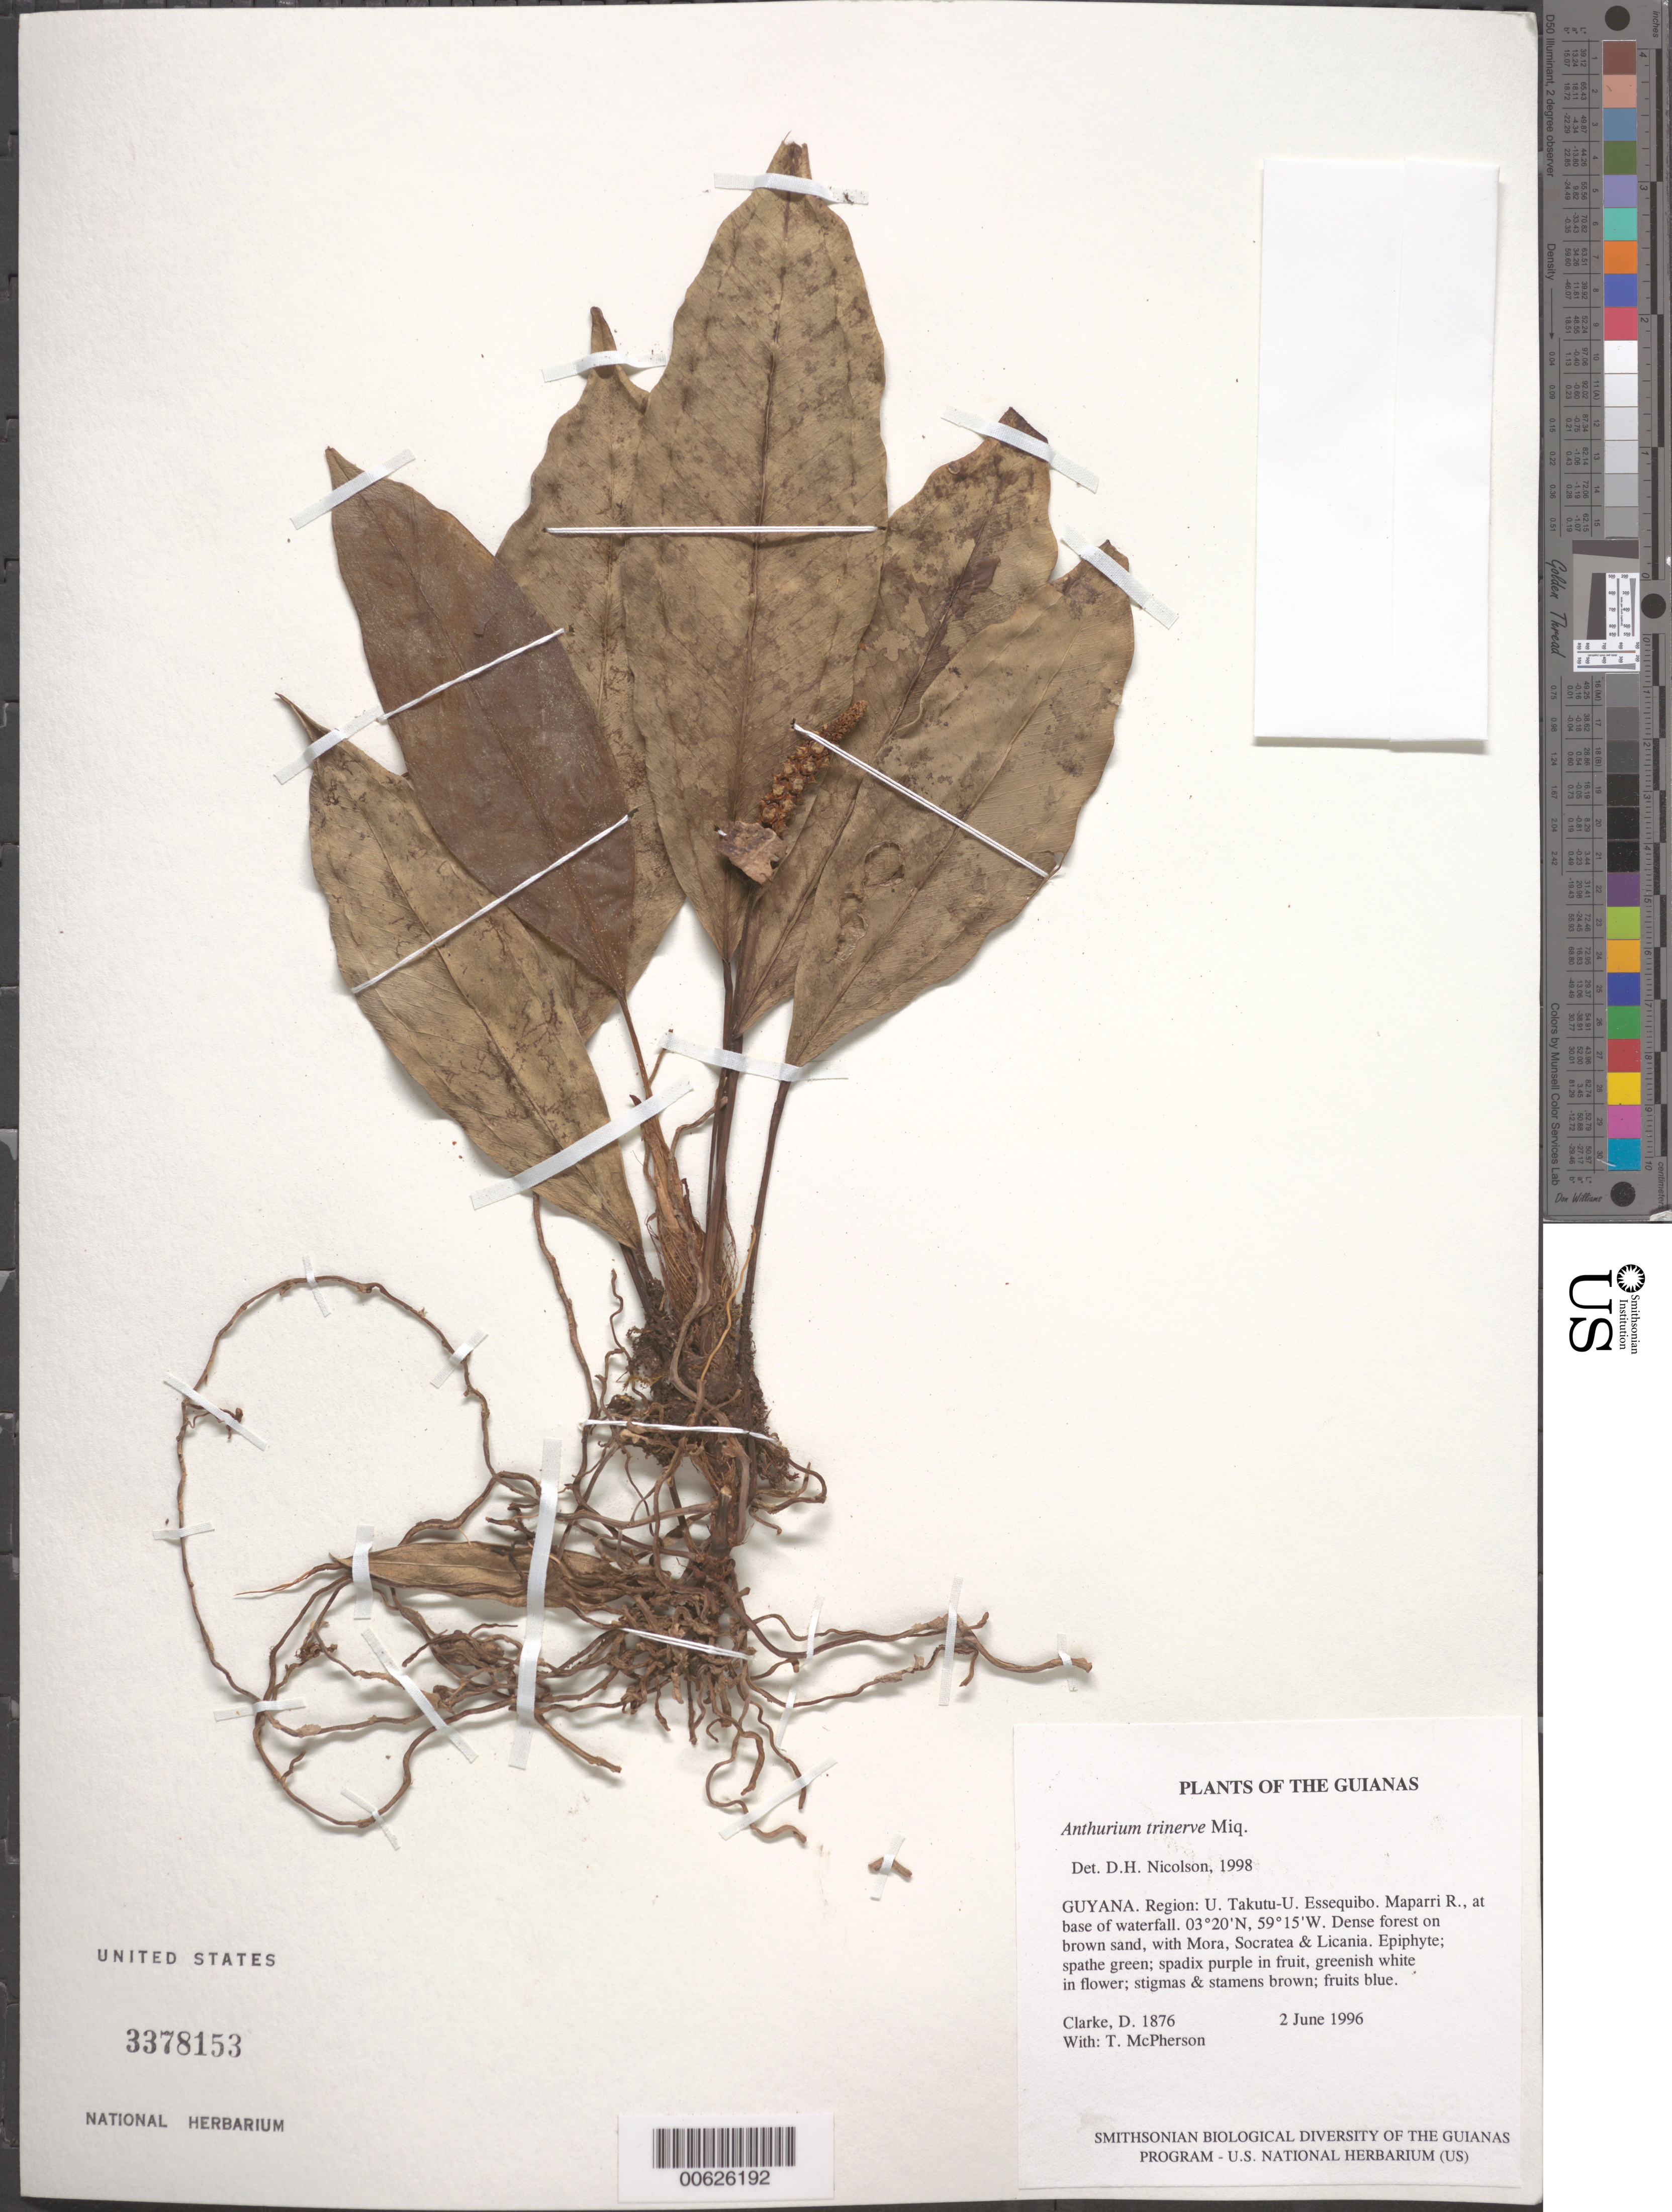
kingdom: Plantae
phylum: Tracheophyta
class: Liliopsida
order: Alismatales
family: Araceae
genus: Anthurium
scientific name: Anthurium trinervium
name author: Miq.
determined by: Nicolson, Dan H.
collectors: H. D. Clarke & T. McPherson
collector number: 1876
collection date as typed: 2 June 1996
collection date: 1996-06-02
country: Guyana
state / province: U. Takutu-U. Essequibo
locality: Maparri R., at base of waterfall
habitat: Dense forest on brown sand, with Mora, Socratea & Licania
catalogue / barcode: US 3378153